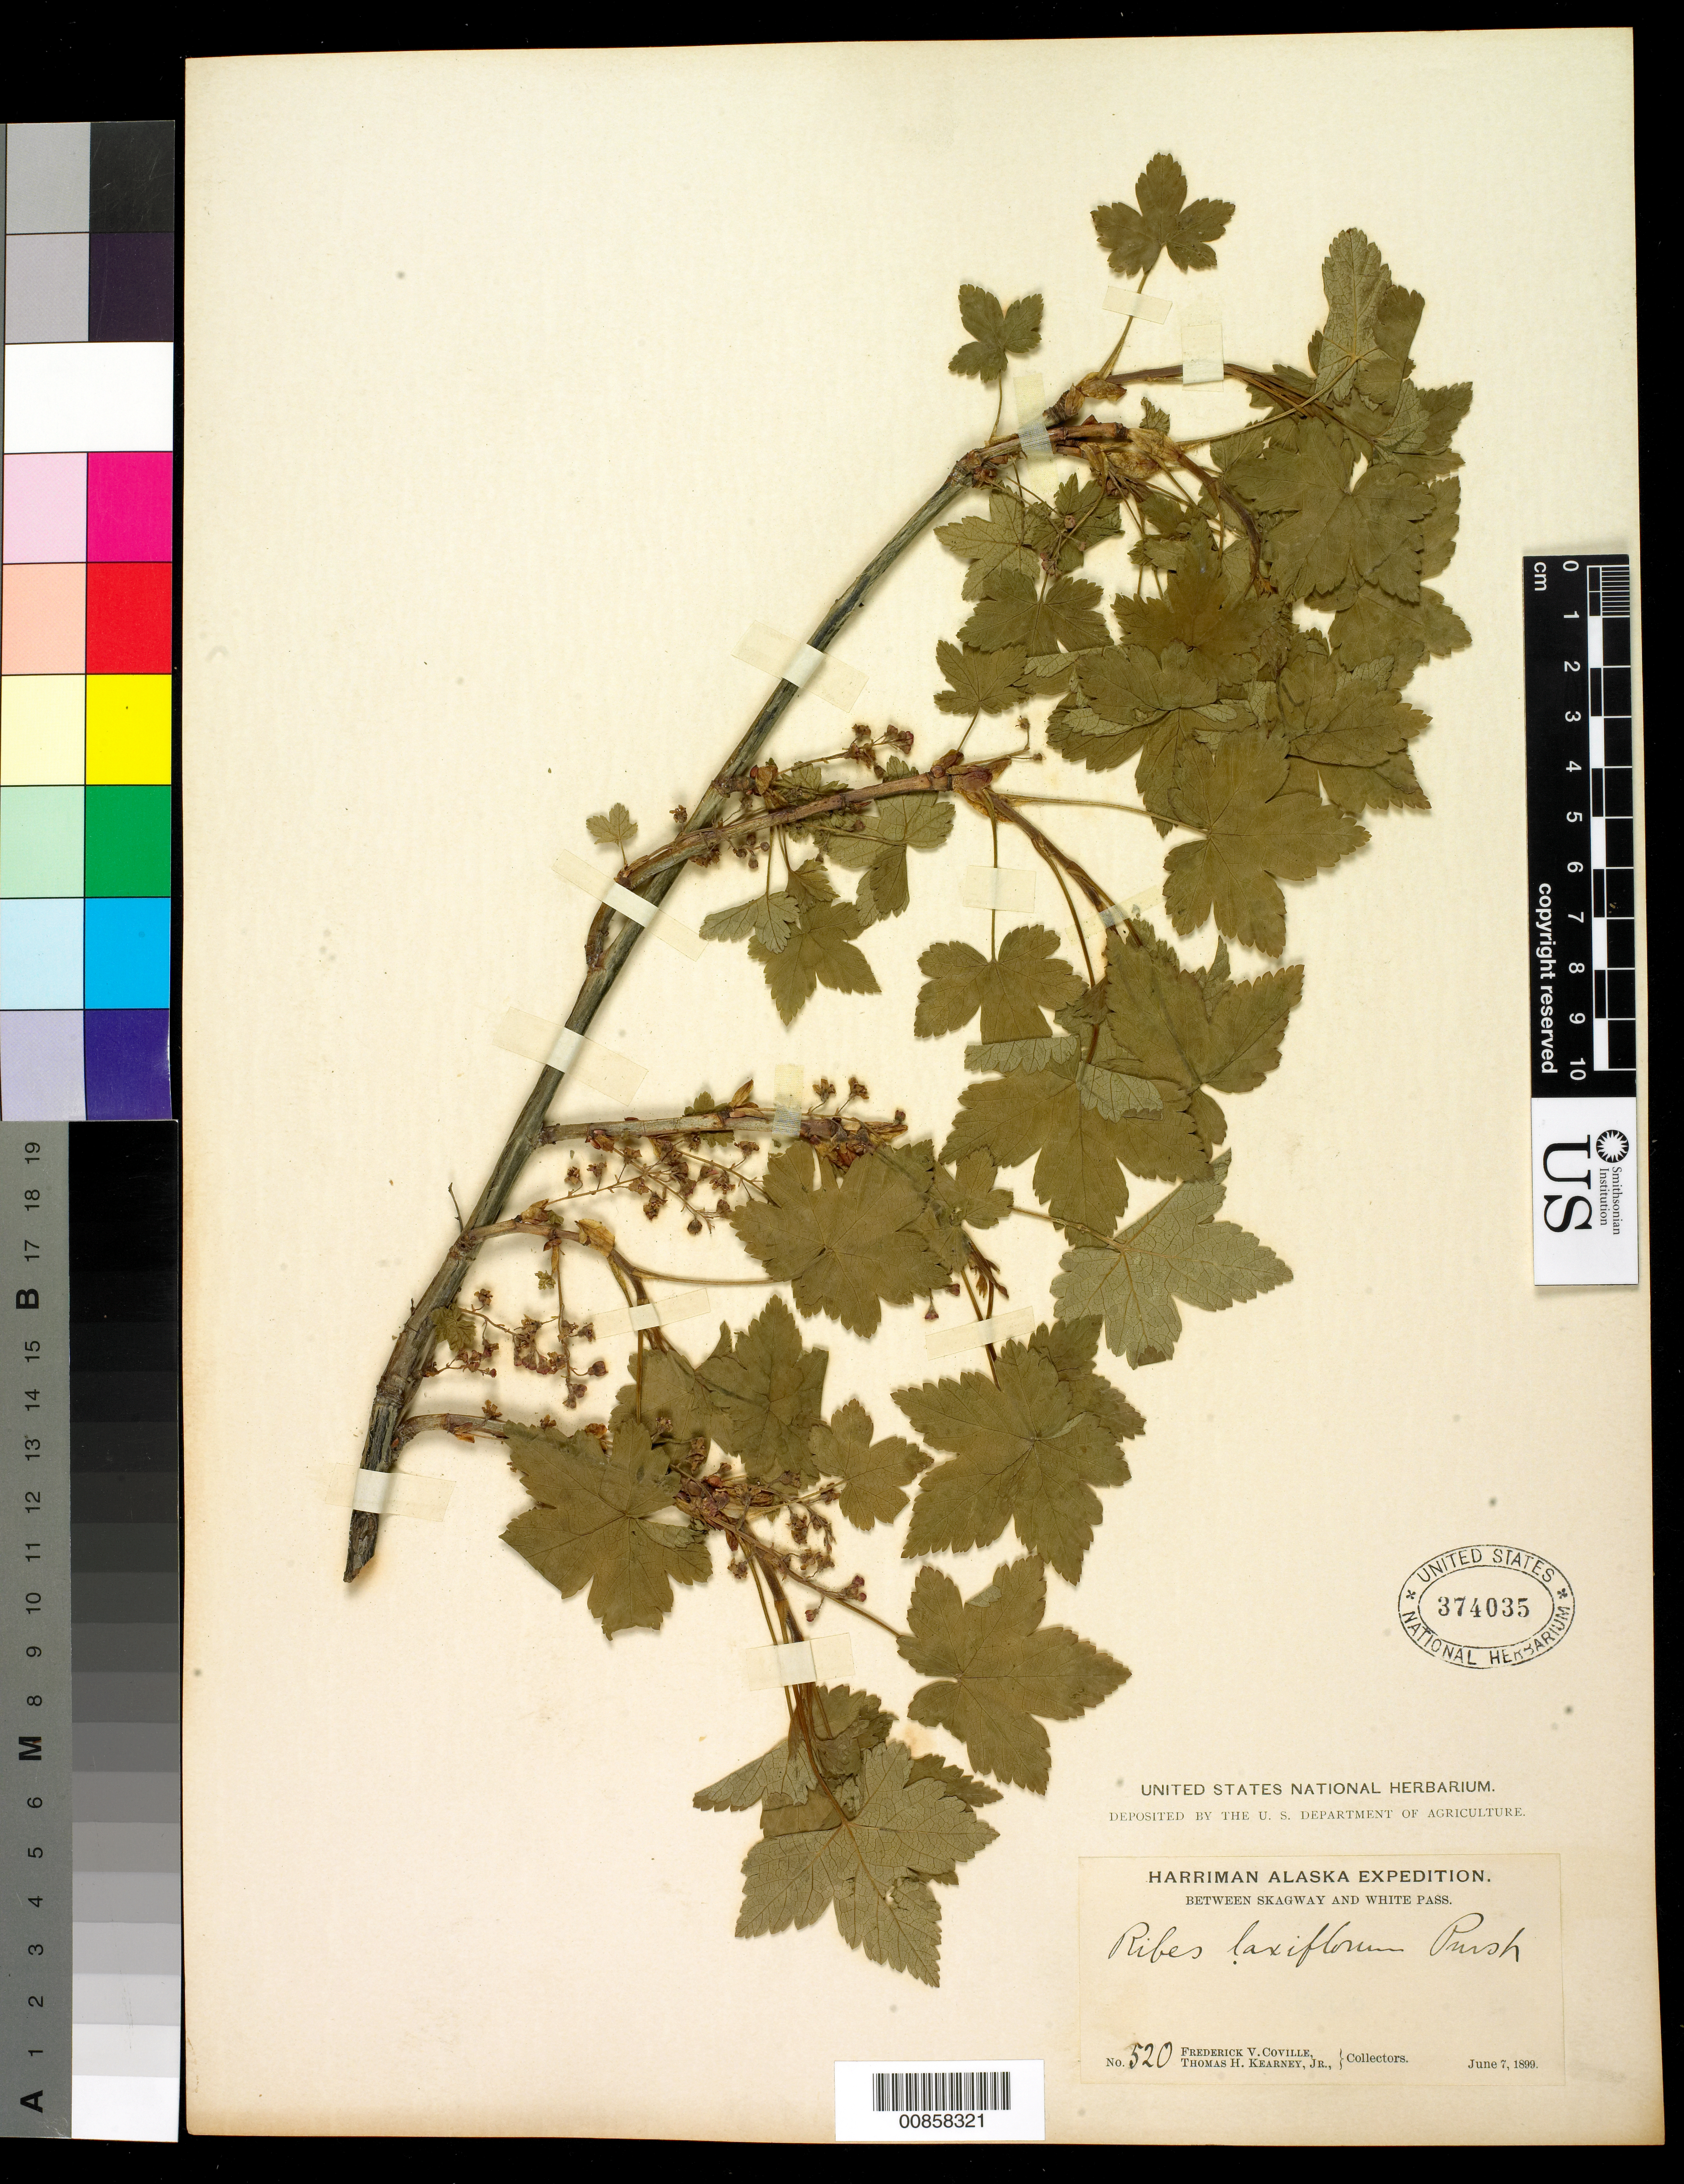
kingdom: Plantae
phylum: Tracheophyta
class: Magnoliopsida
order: Saxifragales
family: Grossulariaceae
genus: Ribes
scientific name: Ribes laxiflorum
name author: Pursh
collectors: F. V. Coville & T. H. Kearney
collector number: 520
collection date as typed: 07 Jun 1899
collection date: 1899-06-07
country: United States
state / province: Alaska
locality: Between Skagway and White Pass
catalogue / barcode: US 374035